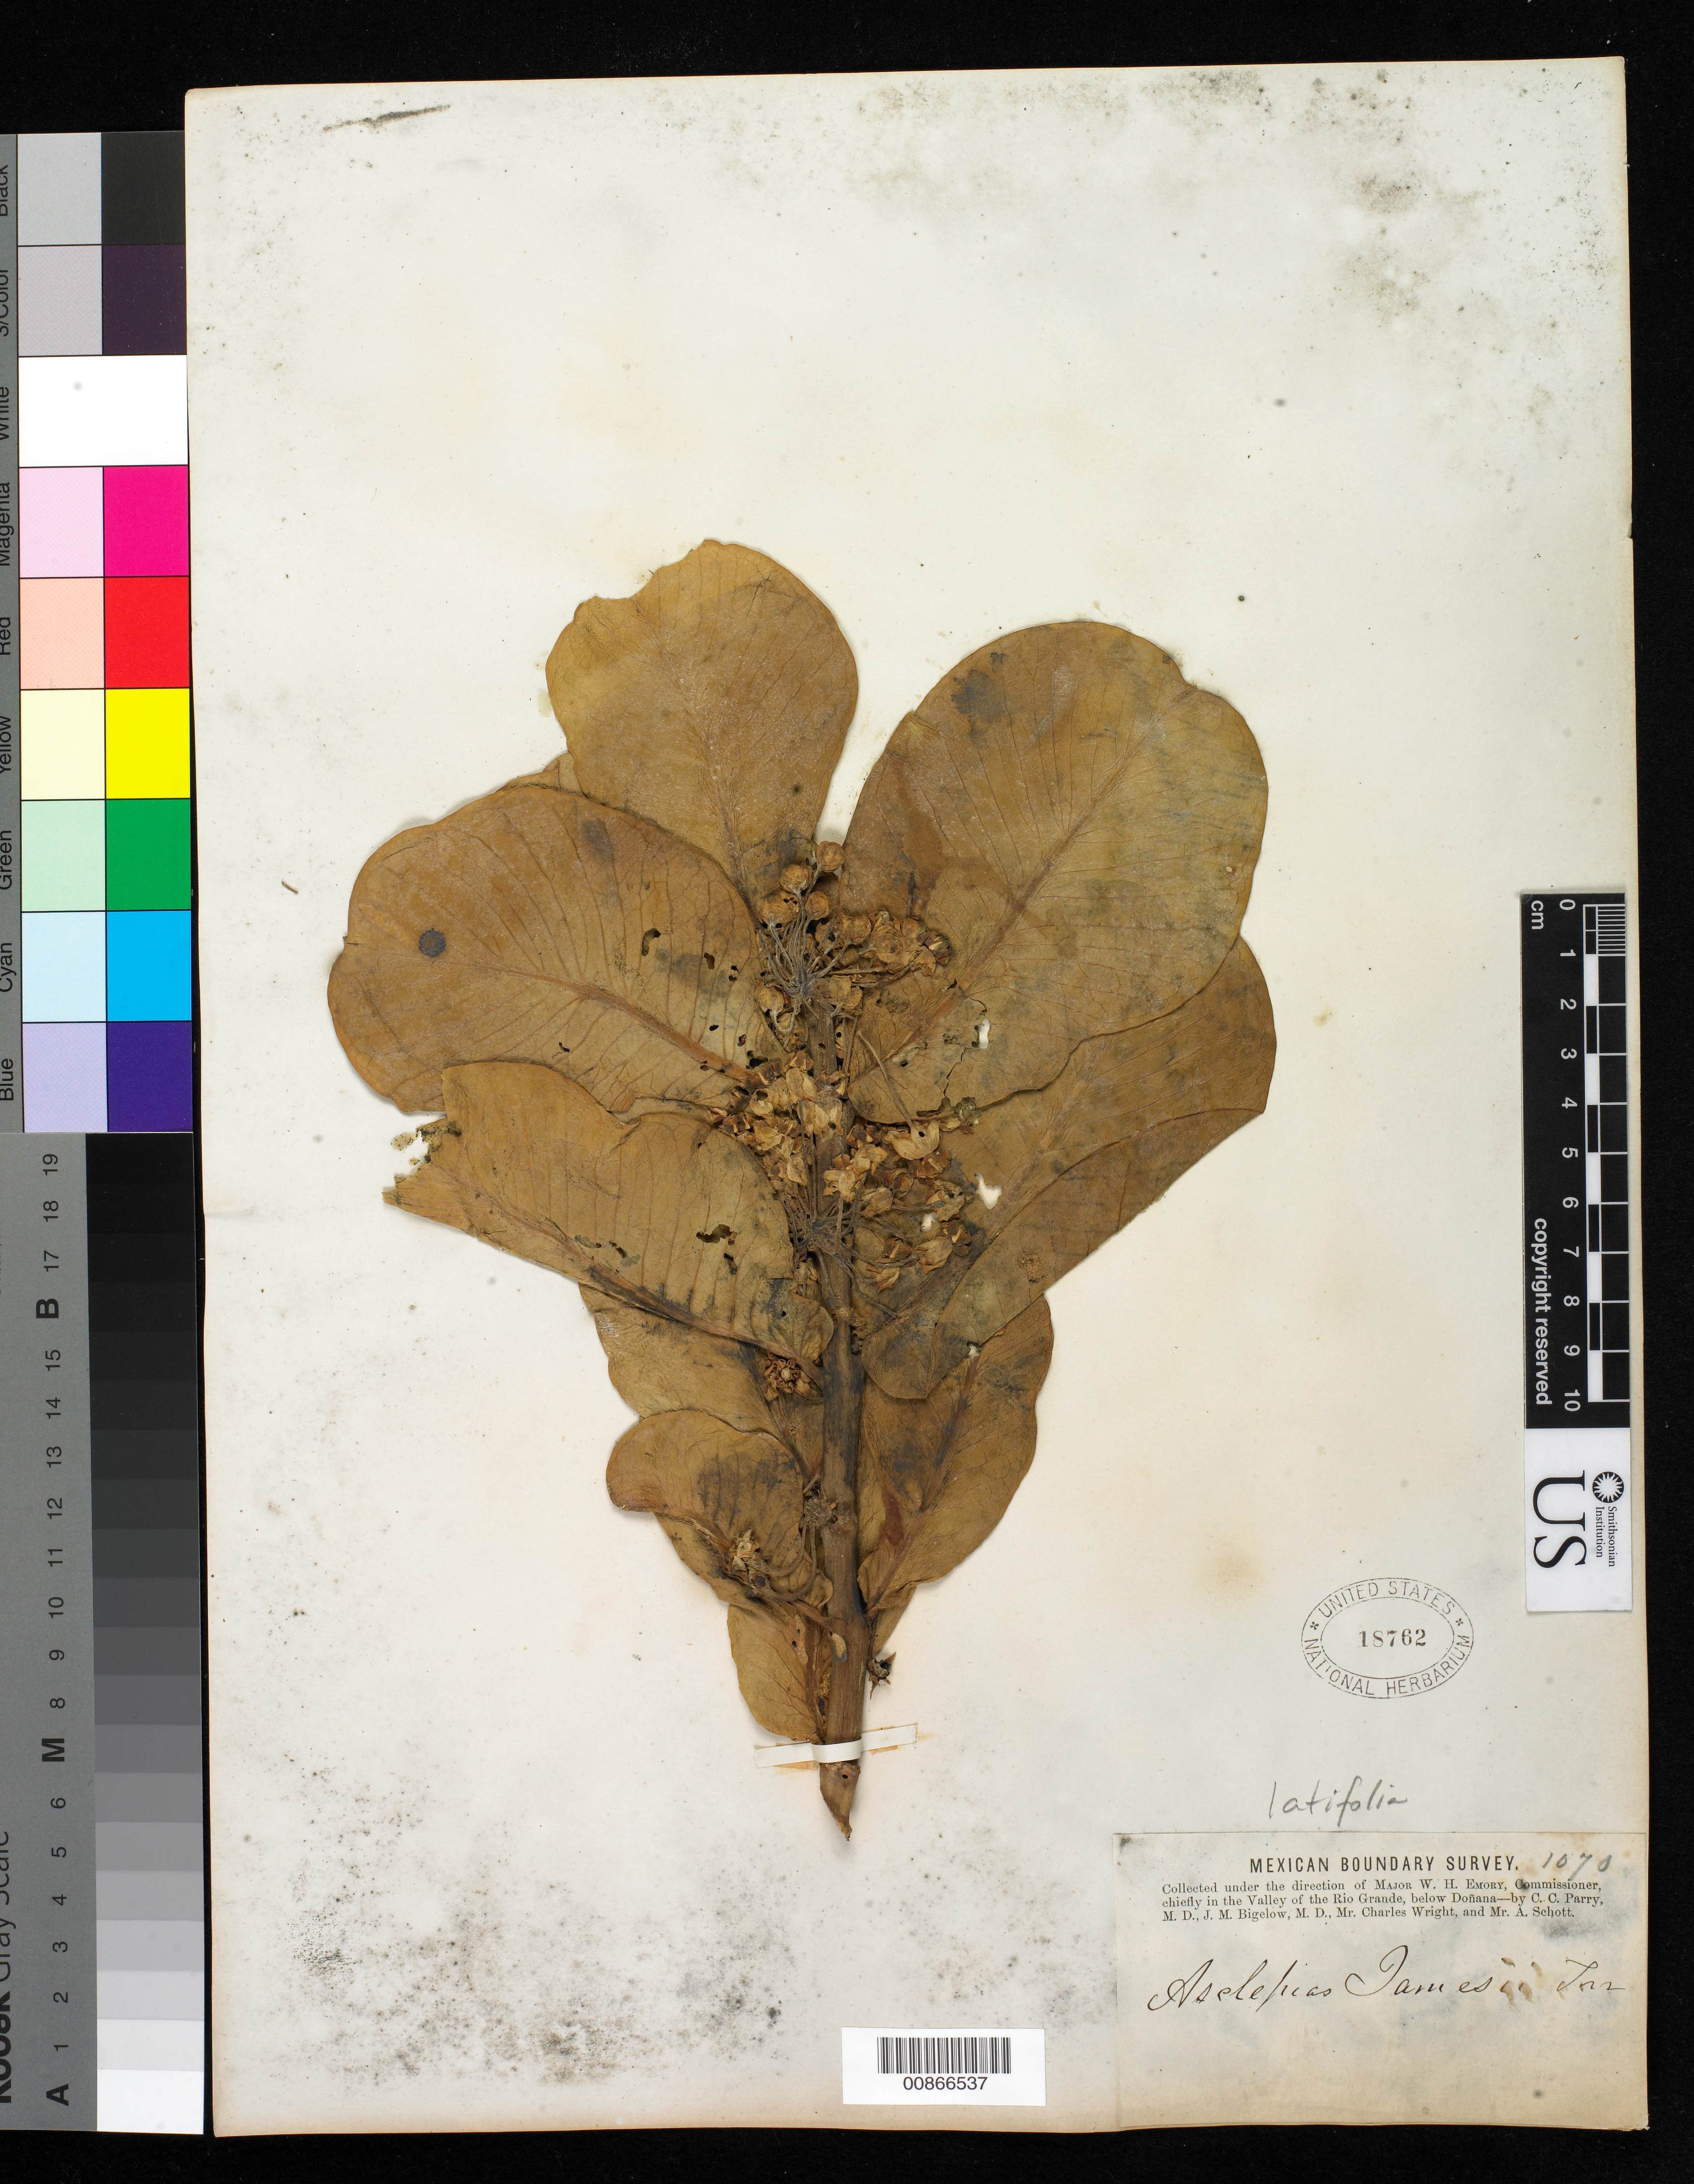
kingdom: Plantae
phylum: Tracheophyta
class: Magnoliopsida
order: Gentianales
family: Apocynaceae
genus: Asclepias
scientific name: Asclepias latifolia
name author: Torr.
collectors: C. C. Parry, J. M. Bigelow, C. Wright & A. C. V. Schott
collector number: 1070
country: United States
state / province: New Mexico / Texas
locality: Valley of the Rio Grande, below Doñana.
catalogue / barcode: US 18762